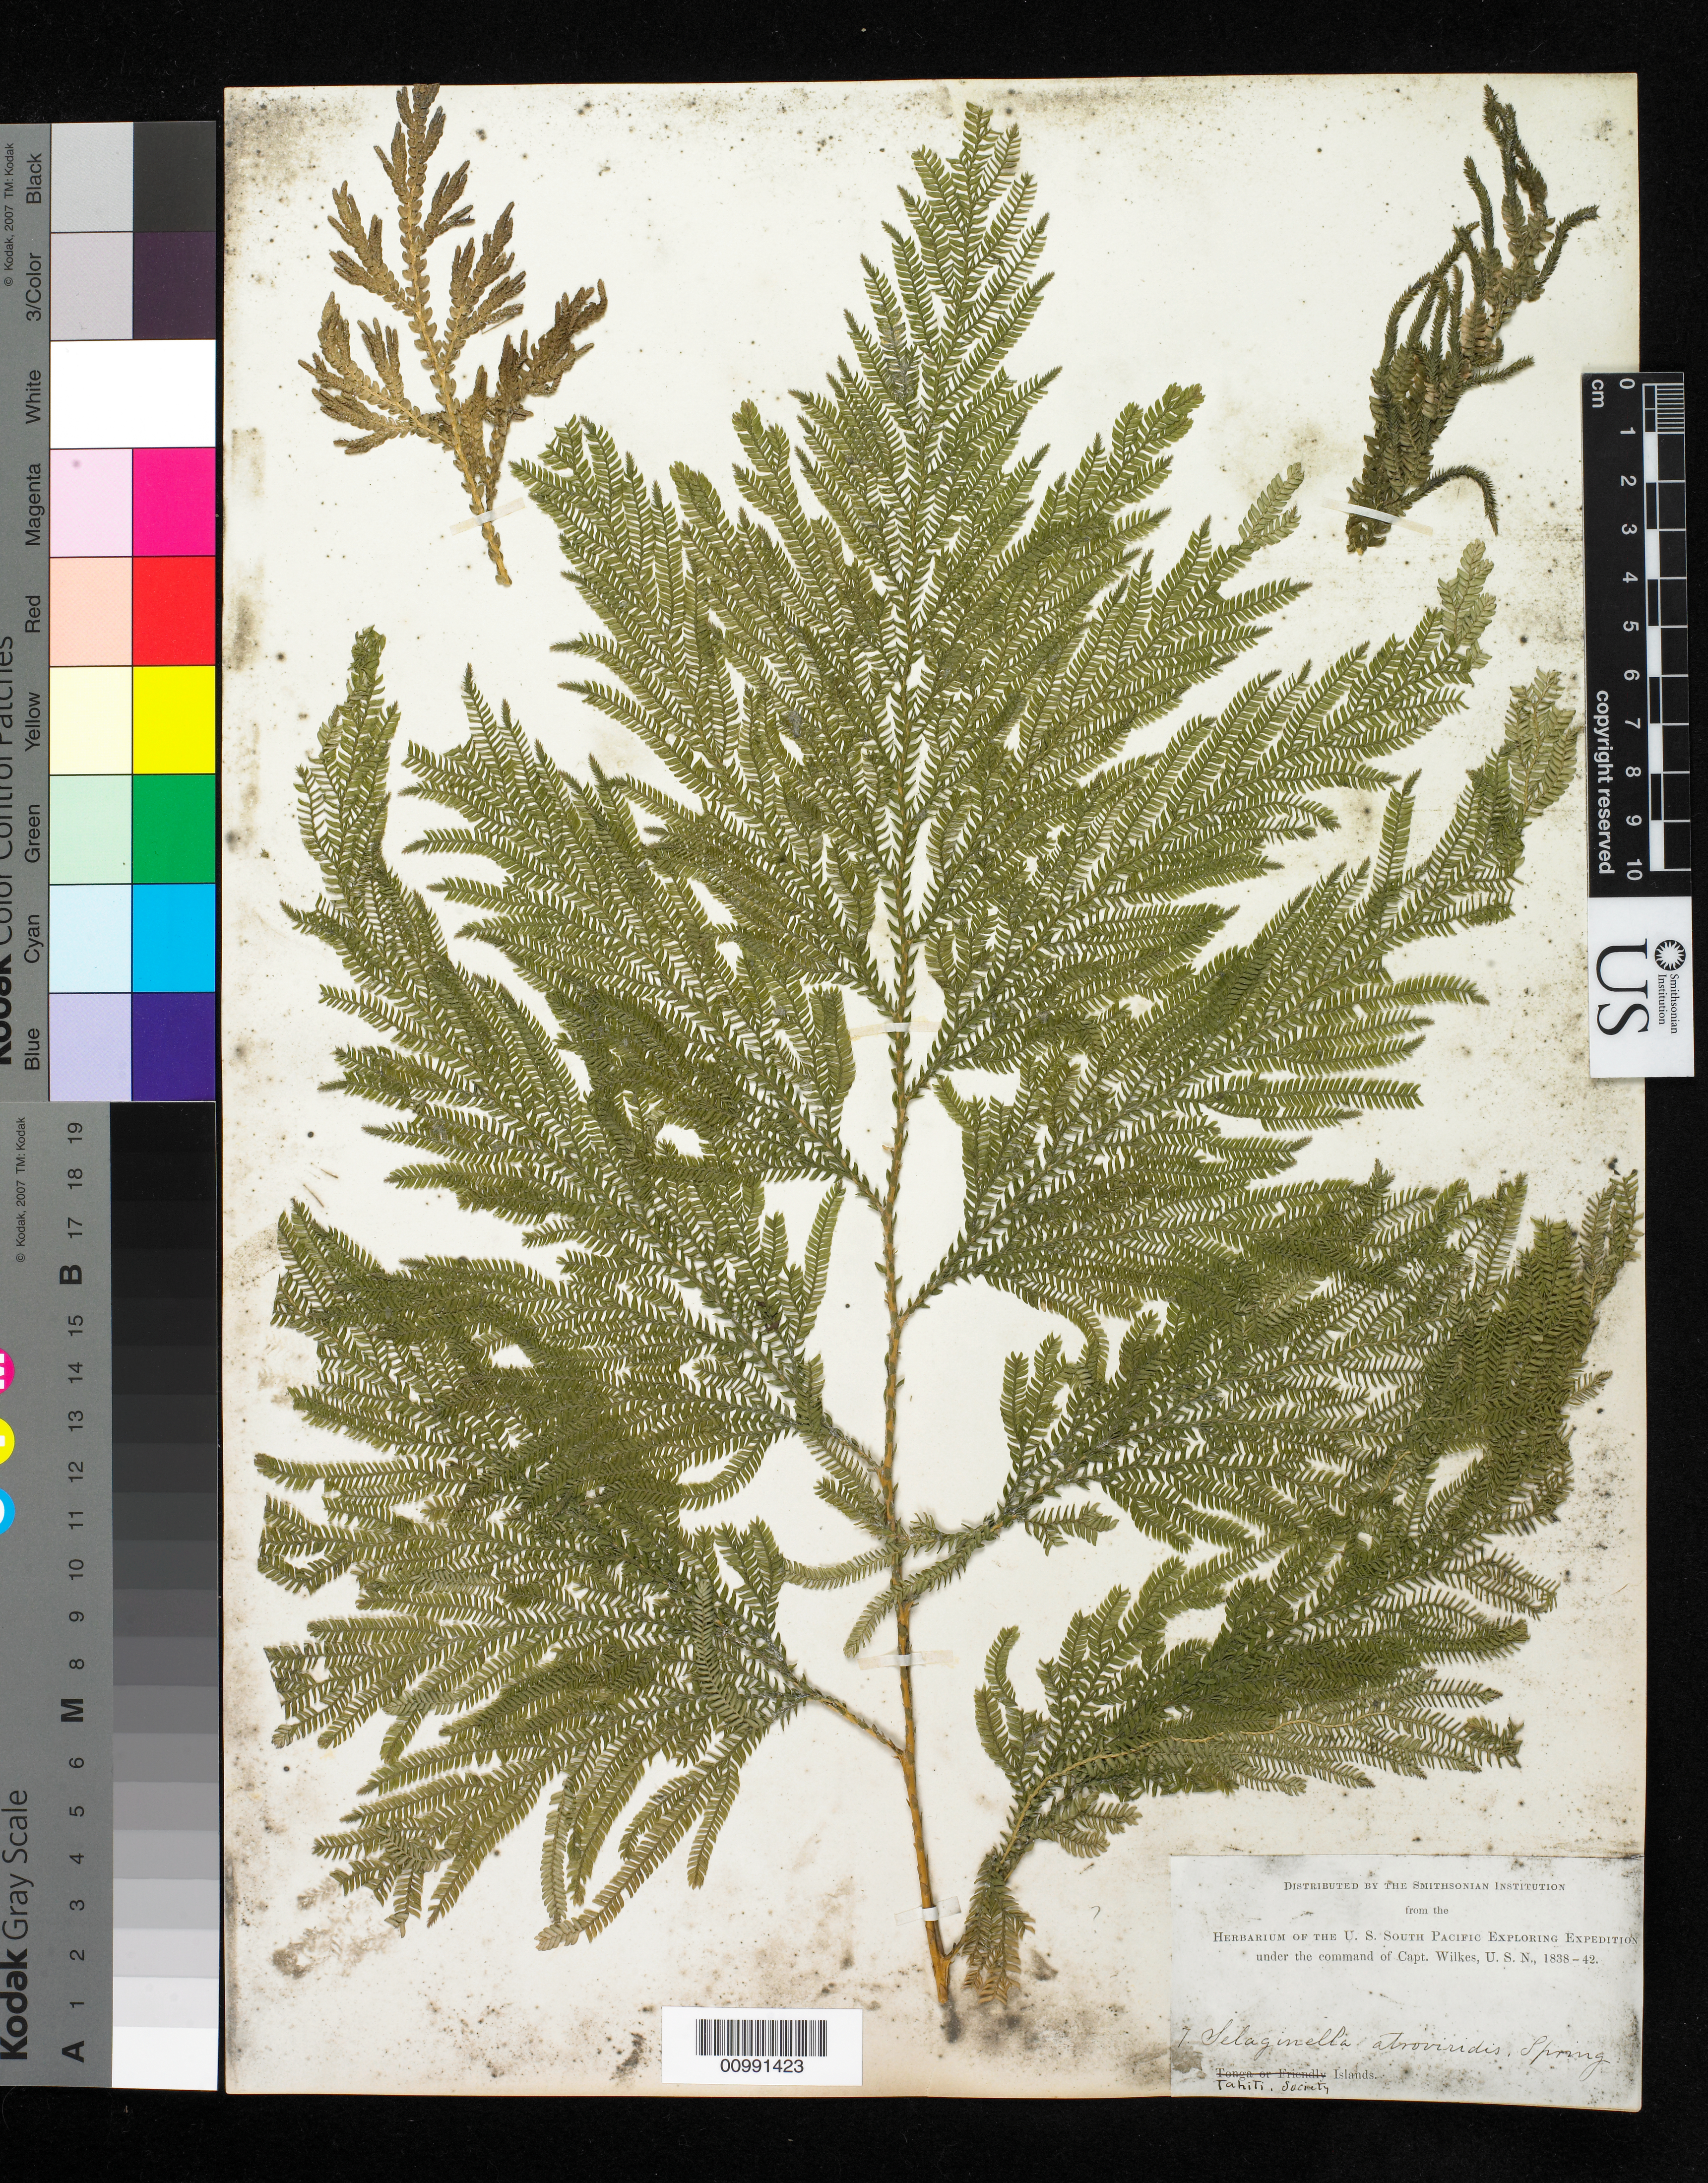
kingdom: Plantae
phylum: Tracheophyta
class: Lycopodiopsida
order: Selaginellales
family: Selaginellaceae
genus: Selaginella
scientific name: Selaginella reineckei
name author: Hieron.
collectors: Wilkes Explor. Exped.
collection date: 1838/1842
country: French Polynesia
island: Tahiti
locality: Tahiti, Society Islands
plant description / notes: This species is not from Tahiti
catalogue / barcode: US 98687